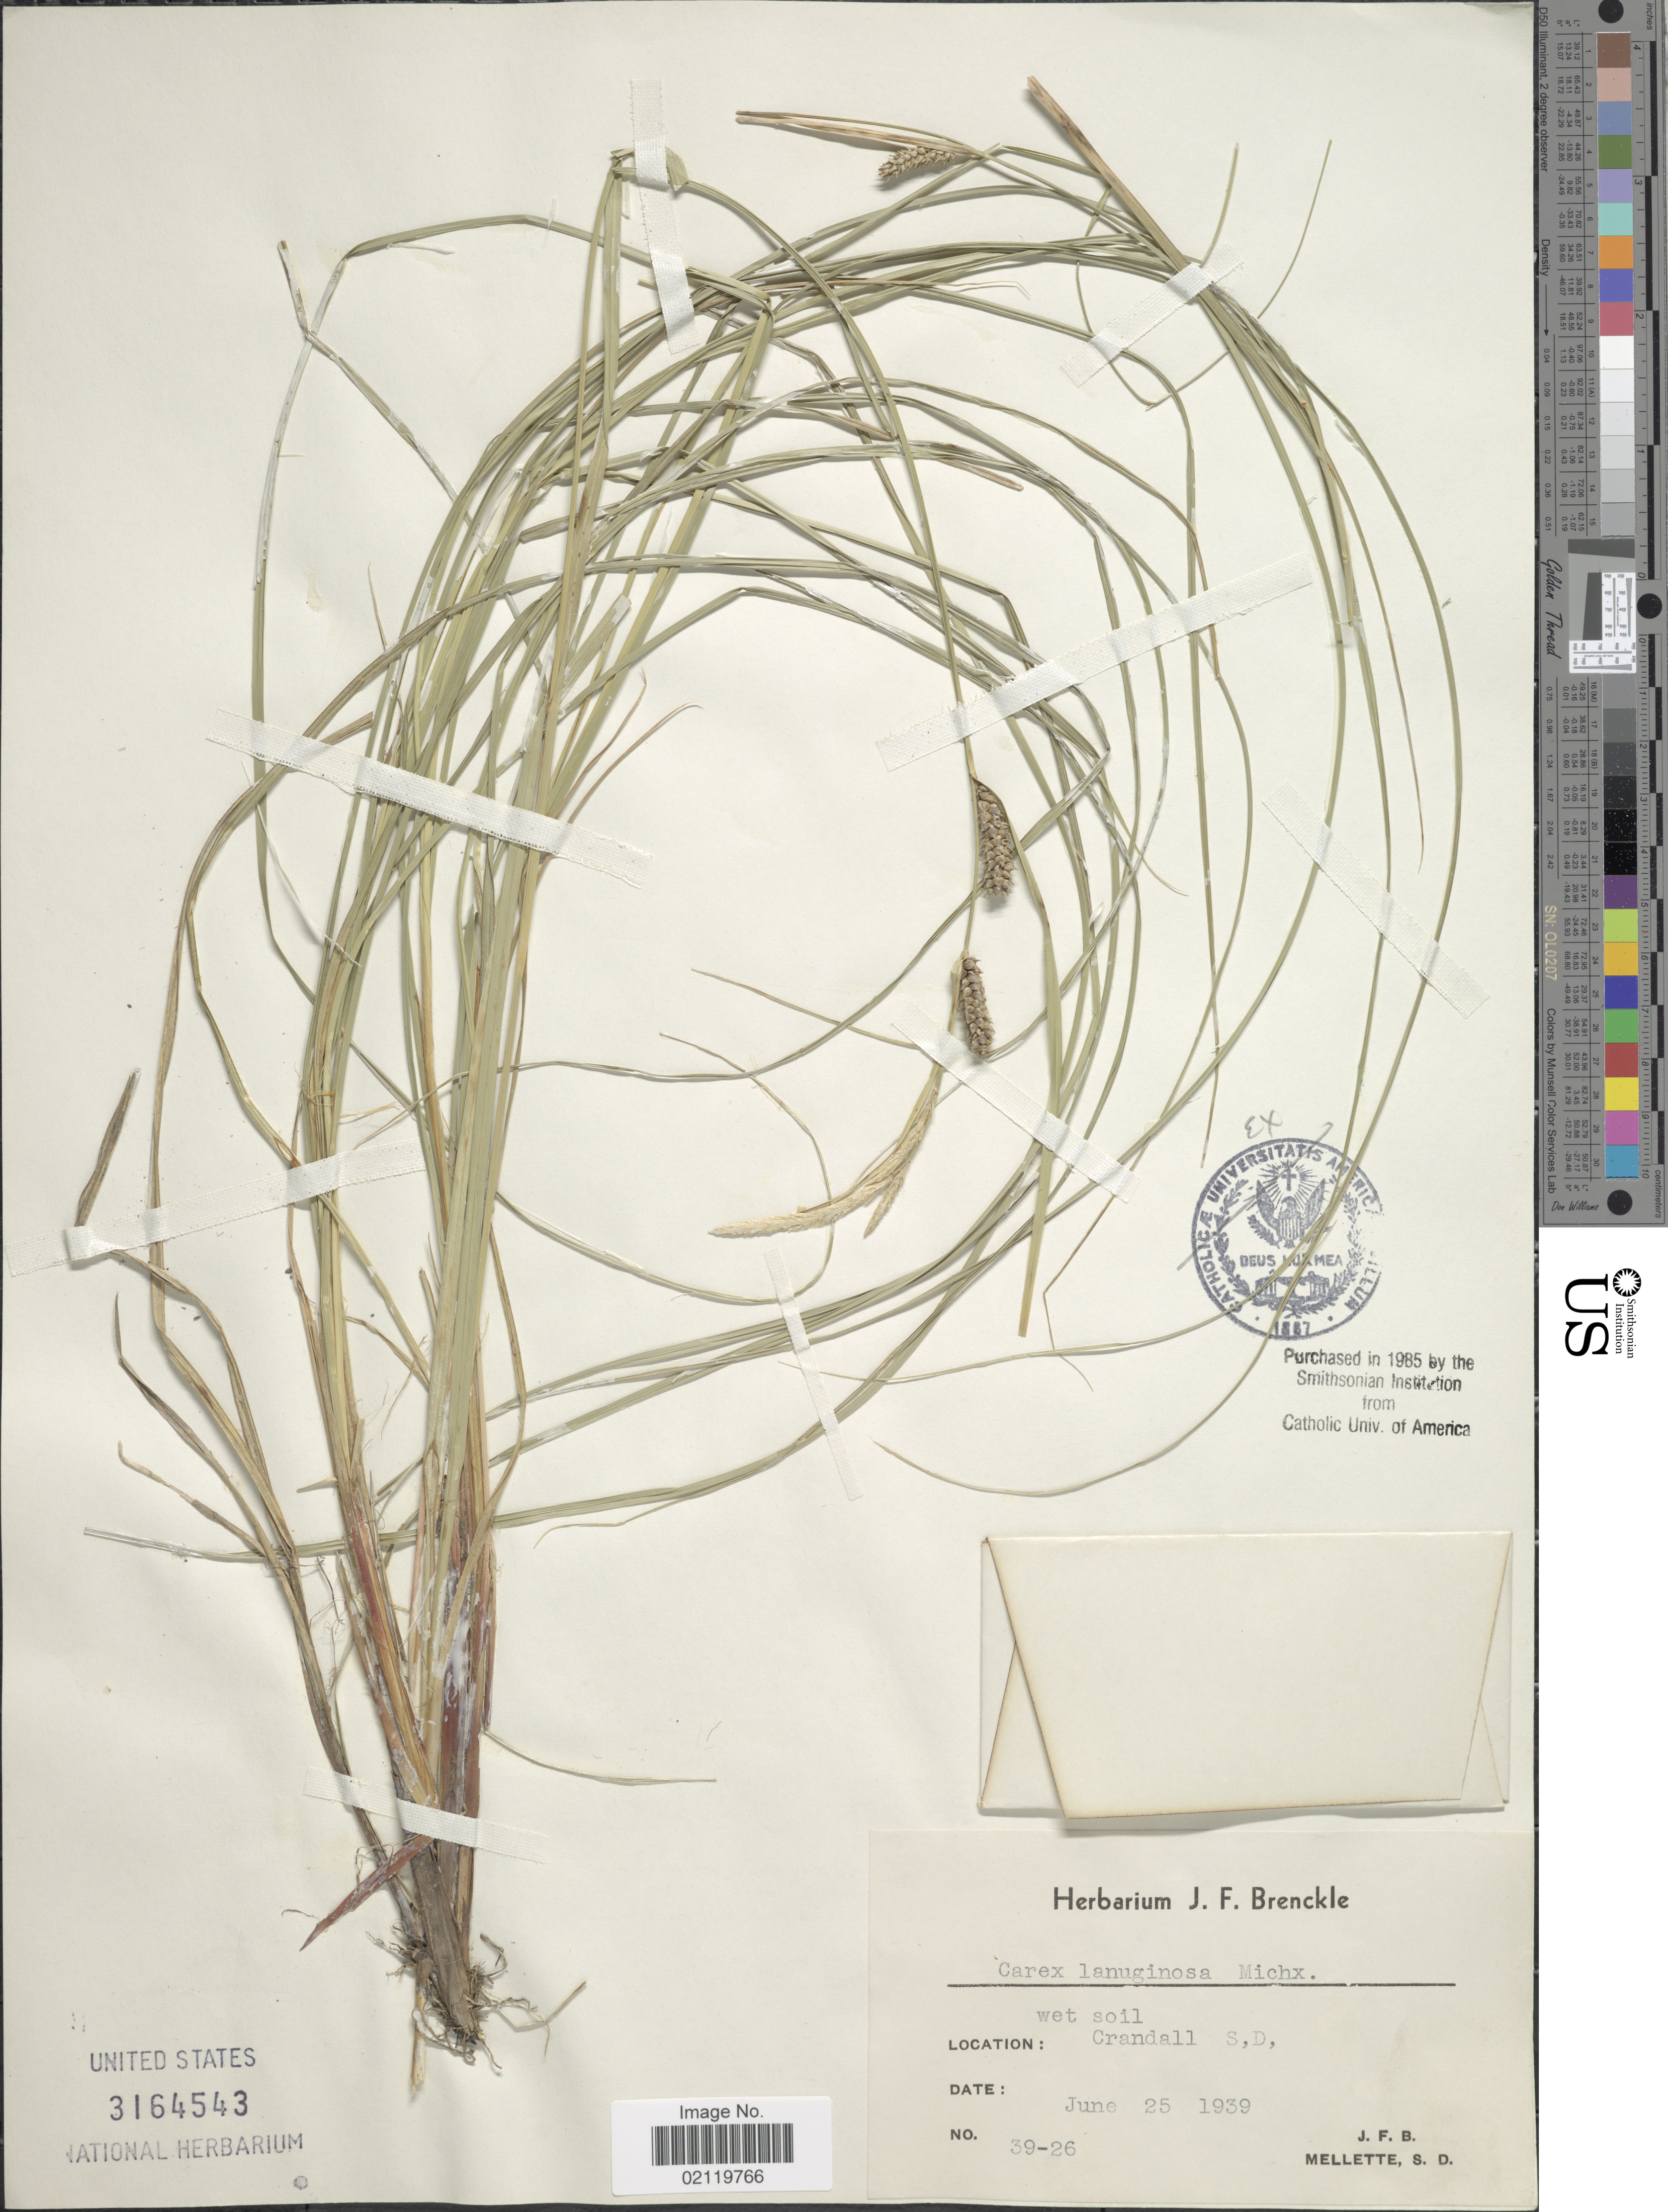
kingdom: Plantae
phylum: Tracheophyta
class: Liliopsida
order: Poales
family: Cyperaceae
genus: Carex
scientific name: Carex pellita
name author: Muhl. ex Willd.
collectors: J. Brenckle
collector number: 39-26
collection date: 1939-06-25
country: United States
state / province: South Dakota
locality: Crandall, S.D.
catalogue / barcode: US 3164543